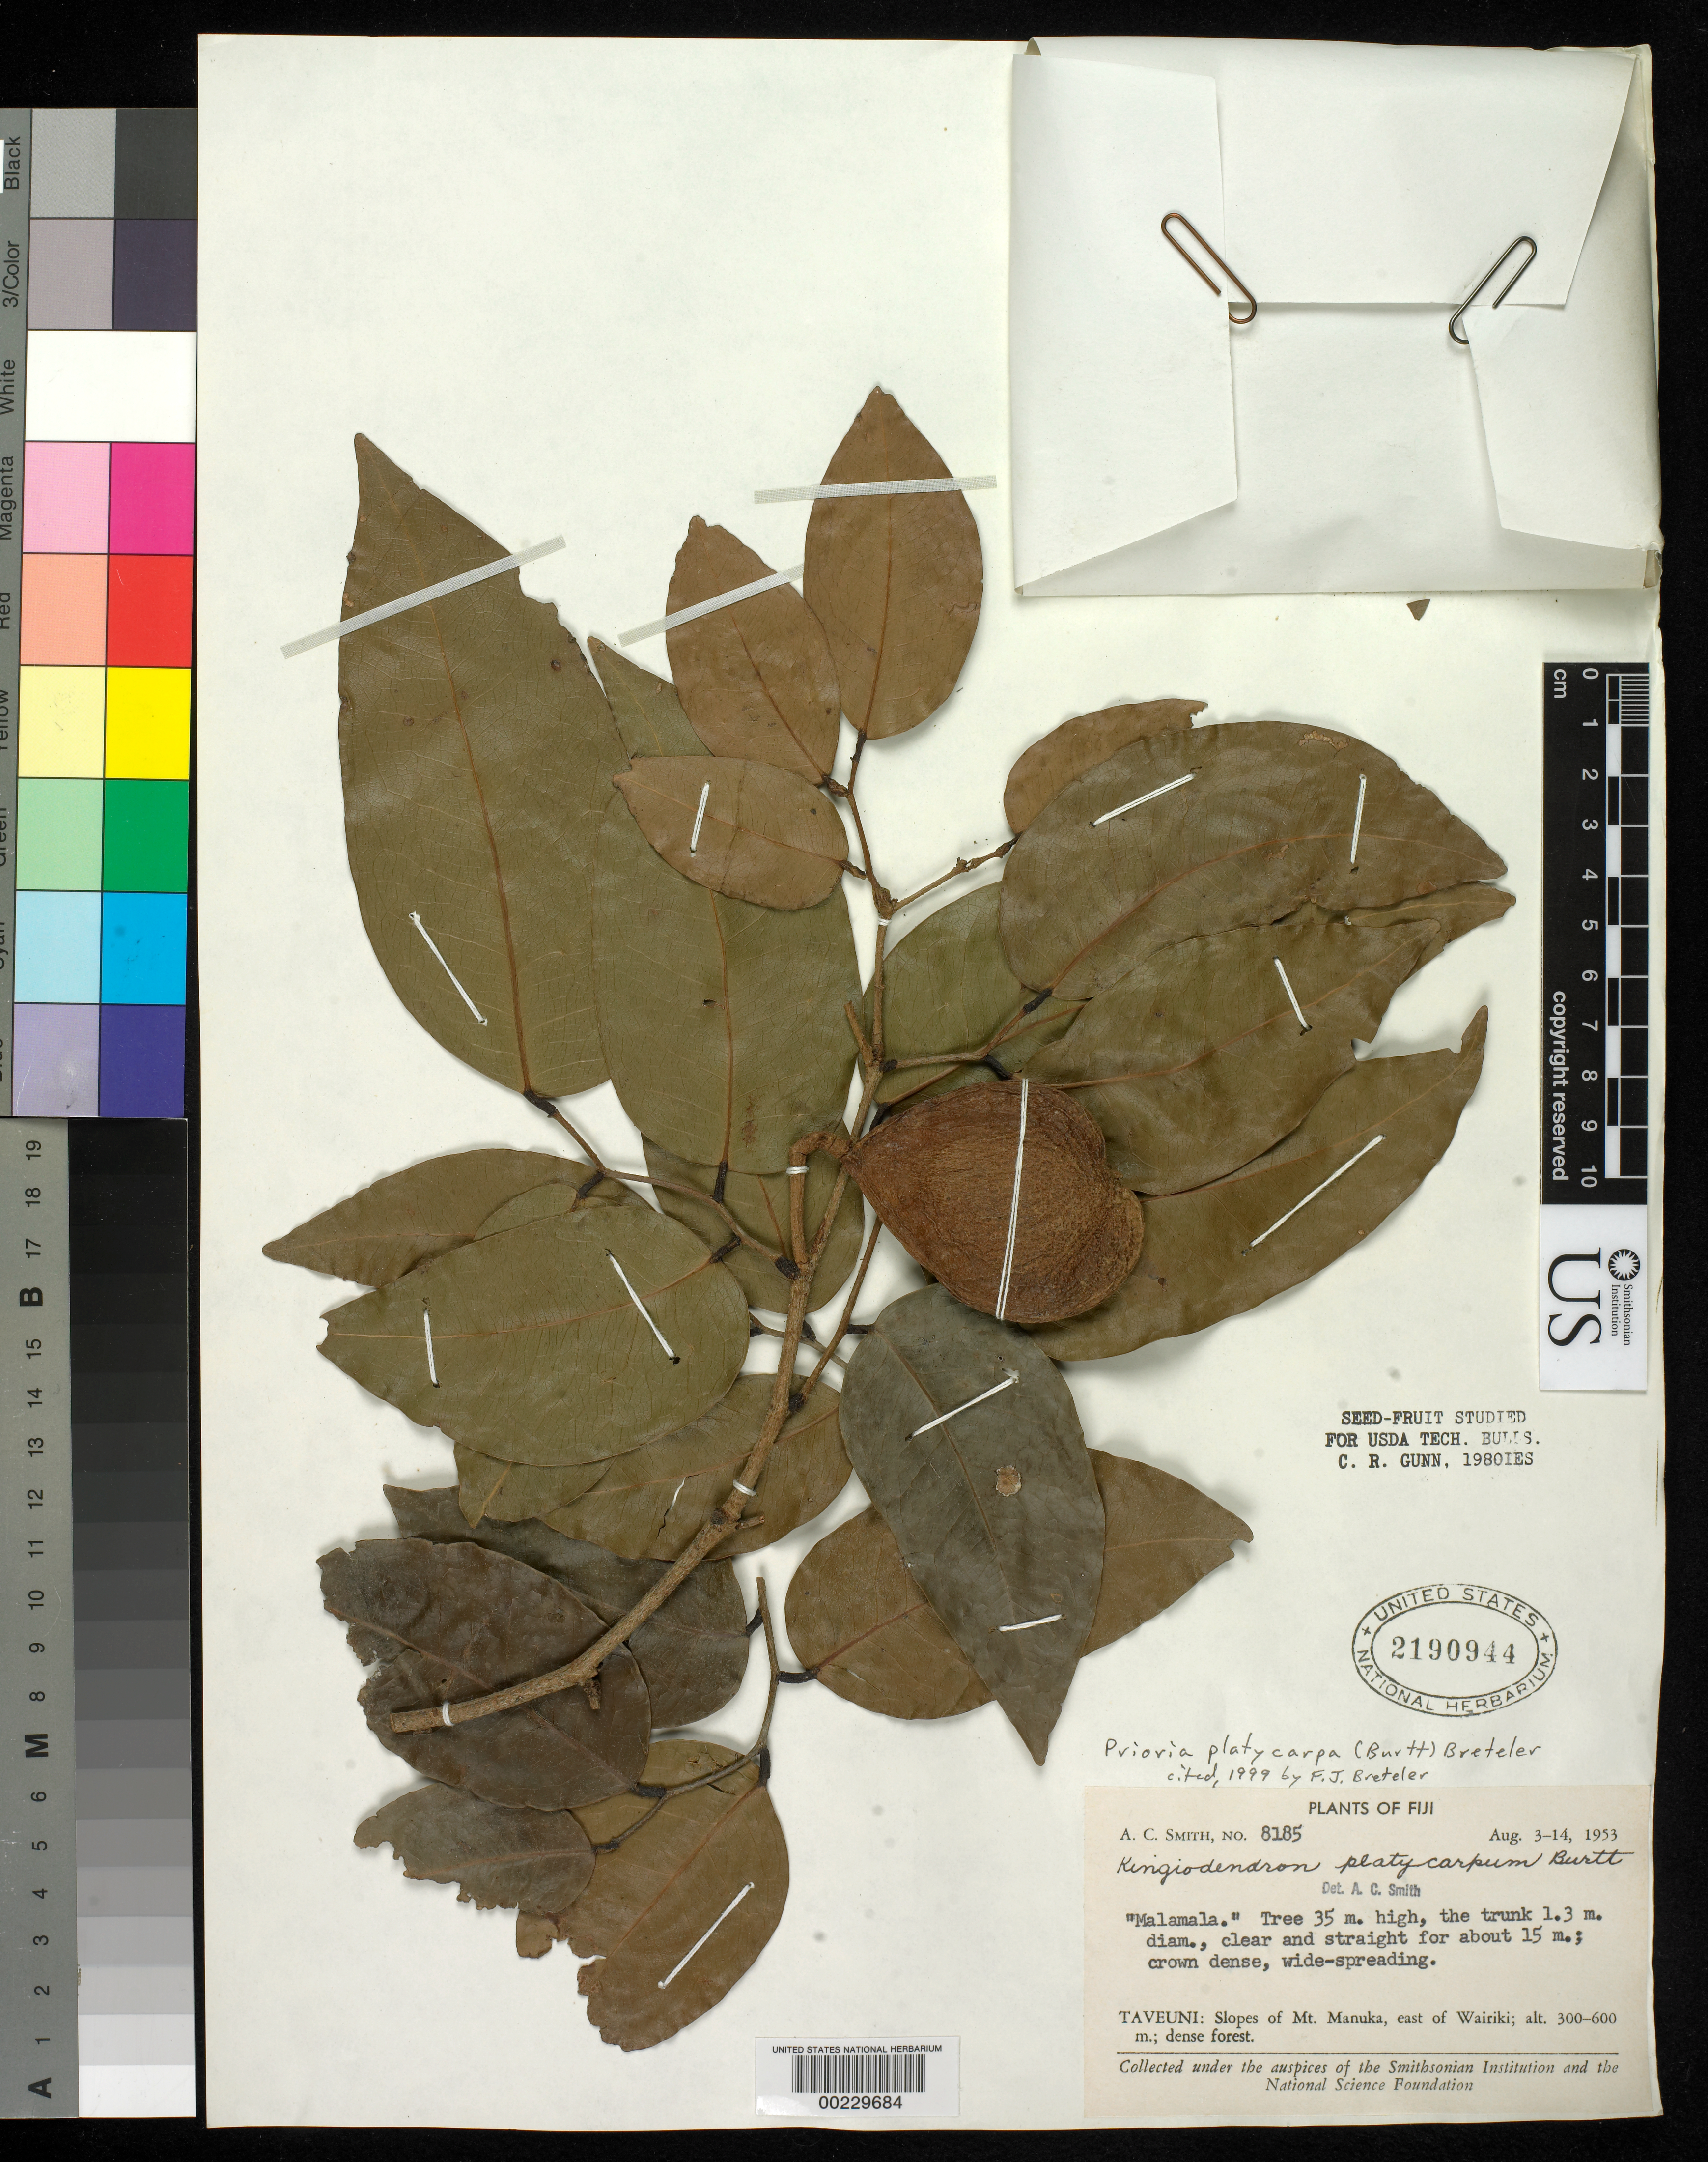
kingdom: Plantae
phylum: Tracheophyta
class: Magnoliopsida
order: Fabales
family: Fabaceae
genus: Kingiodendron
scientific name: Kingiodendron platycarpum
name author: B.L. Burtt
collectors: A. C. Smith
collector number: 8185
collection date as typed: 03 Aug 1953 to 14 Aug 1953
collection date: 1953-08-03/1953-08-14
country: Fiji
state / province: Northern Division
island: Taveuni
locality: Slopes of mt. manuka, e of wairiki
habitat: Dense forest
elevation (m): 300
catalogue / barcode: US 2190944